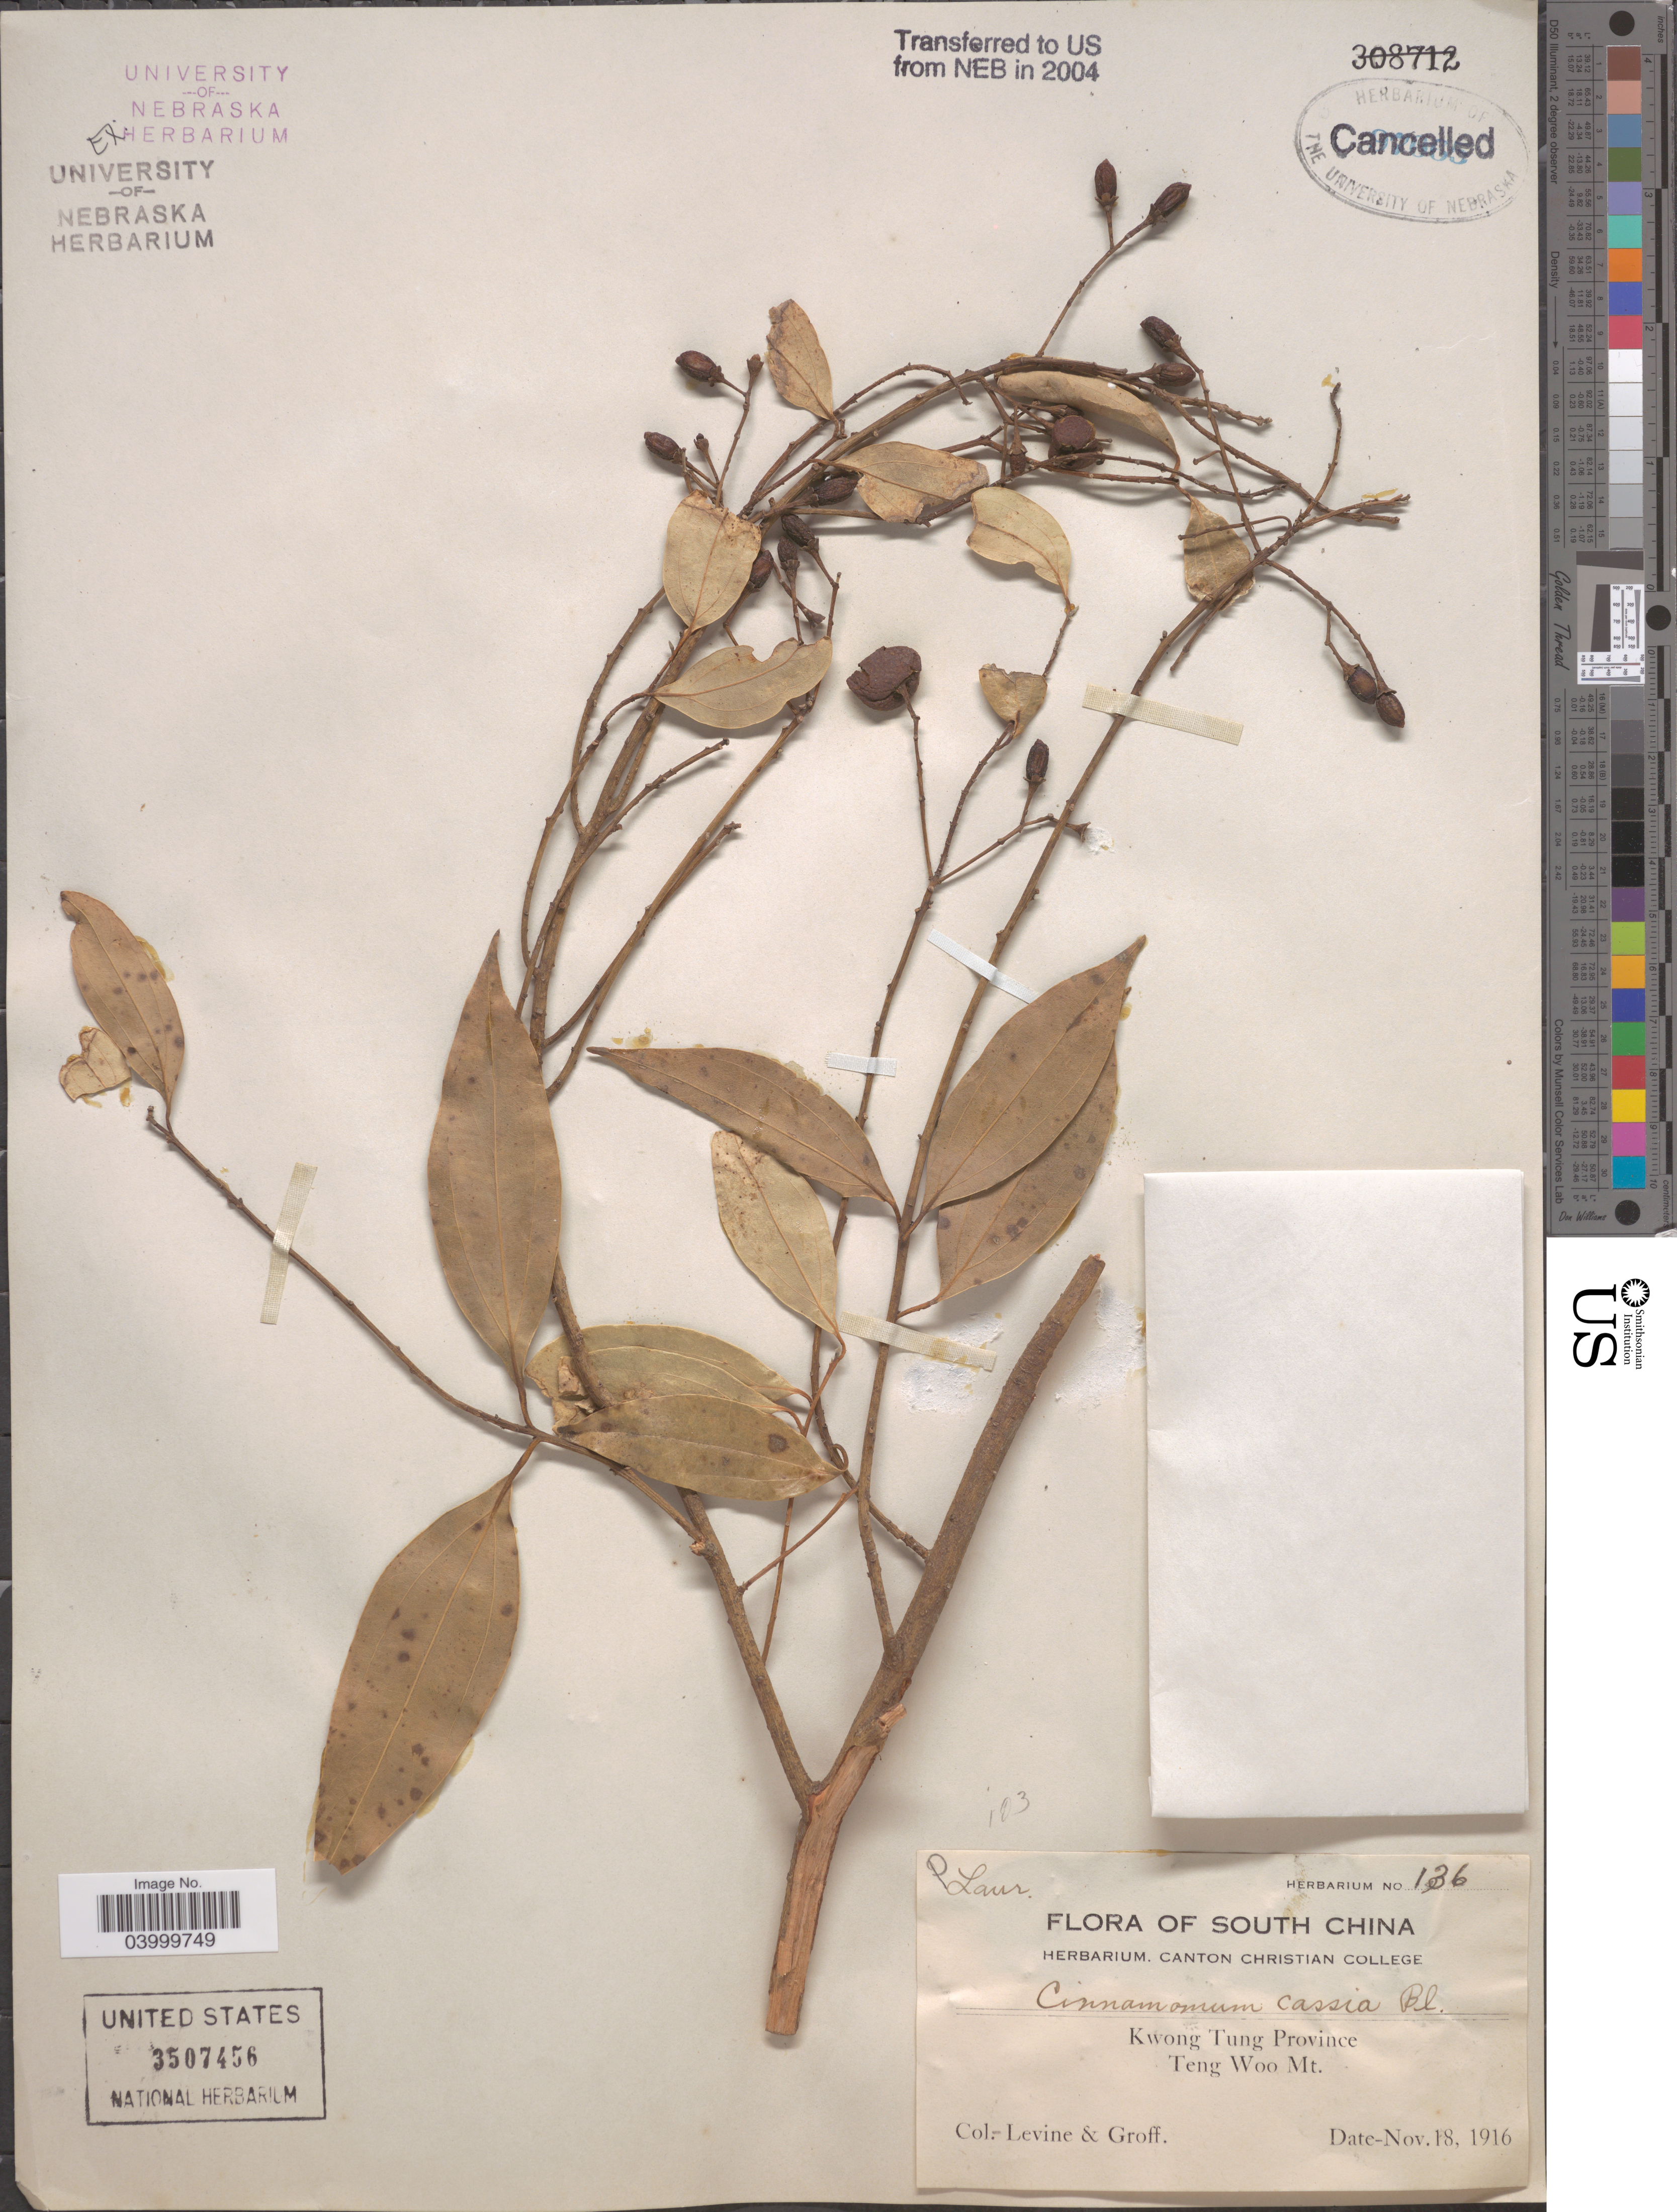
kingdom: Plantae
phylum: Tracheophyta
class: Magnoliopsida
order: Laurales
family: Lauraceae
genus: Cinnamomum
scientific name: Cinnamomum cassia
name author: (L.) D. Don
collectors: -. Levine & -- Groff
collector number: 136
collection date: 1916-11-18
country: China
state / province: Guangdong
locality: South China. Kwong Tung Province. Teng Woo Mt.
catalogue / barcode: US 3507456